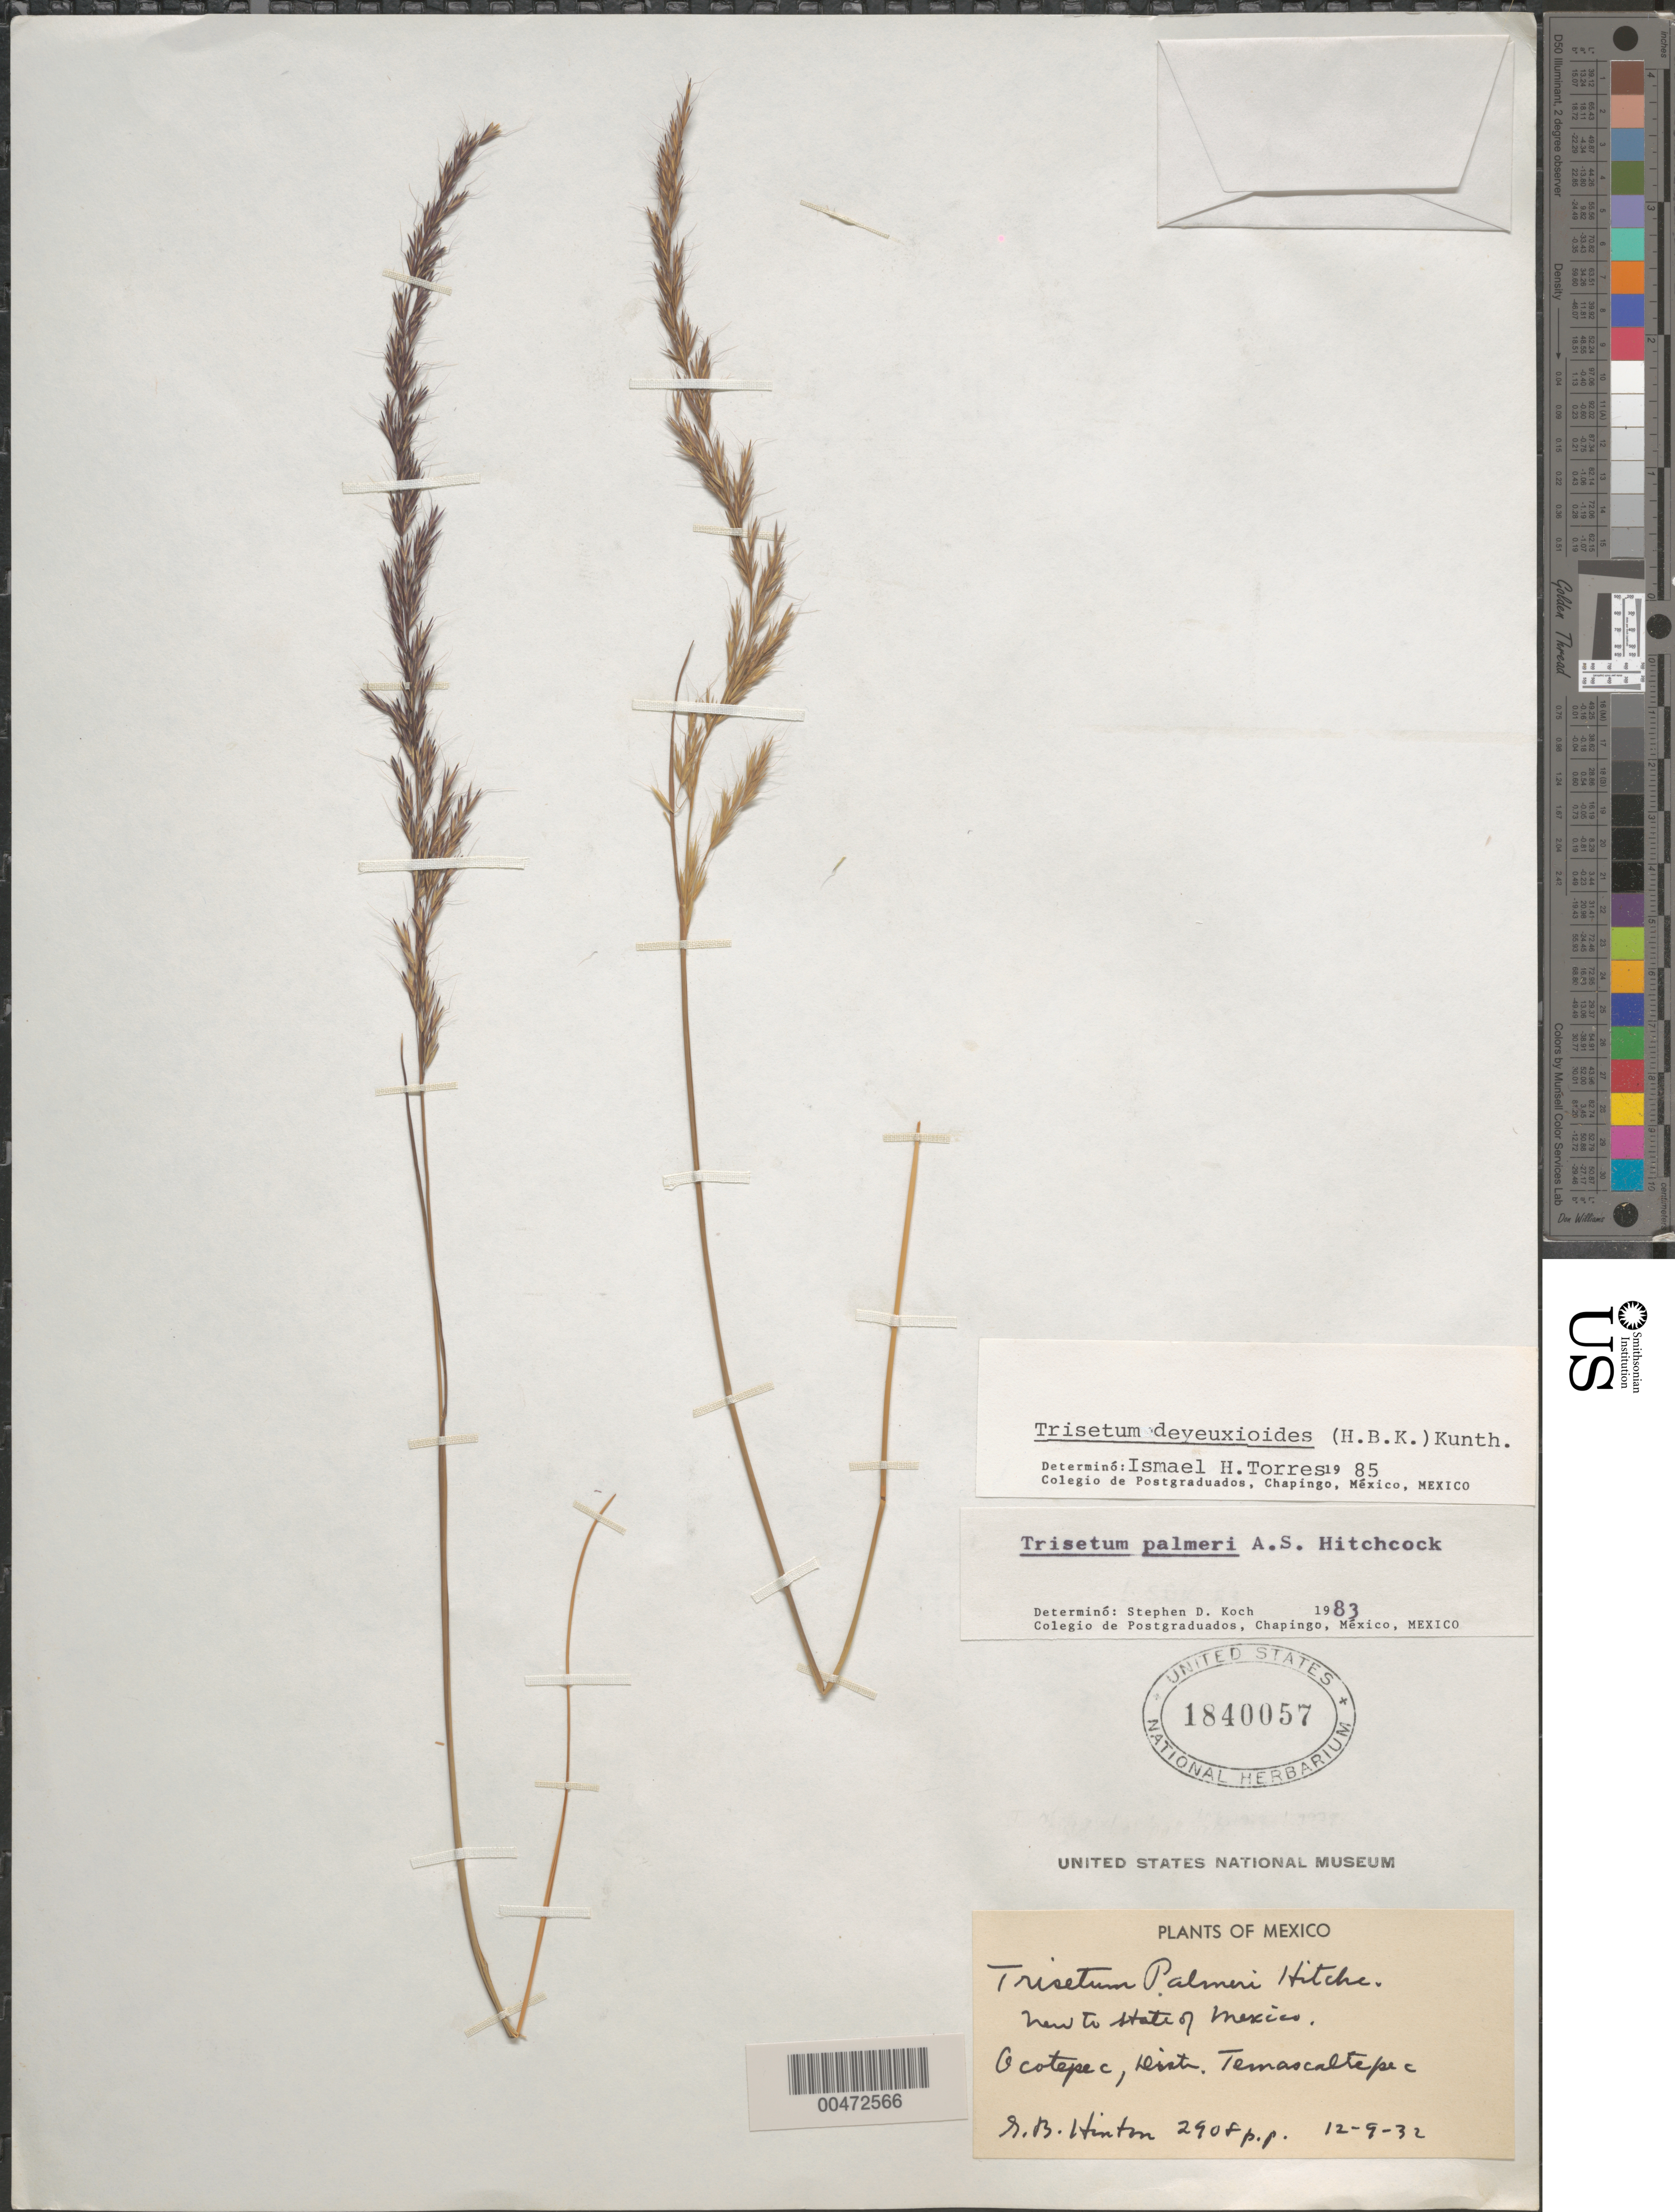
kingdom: Plantae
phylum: Tracheophyta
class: Liliopsida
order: Poales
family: Poaceae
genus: Trisetum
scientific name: Trisetum deyeuxioides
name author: (Kunth) Kunth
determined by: Torres, I. H.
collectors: G. B. Hinton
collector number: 2908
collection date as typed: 12 Sep 1932 or 9 Dec 1932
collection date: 1932-09-12 or 1932-12-09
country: Mexico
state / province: México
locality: Ocotepec, Temascaltepec Dist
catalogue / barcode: US 1840057